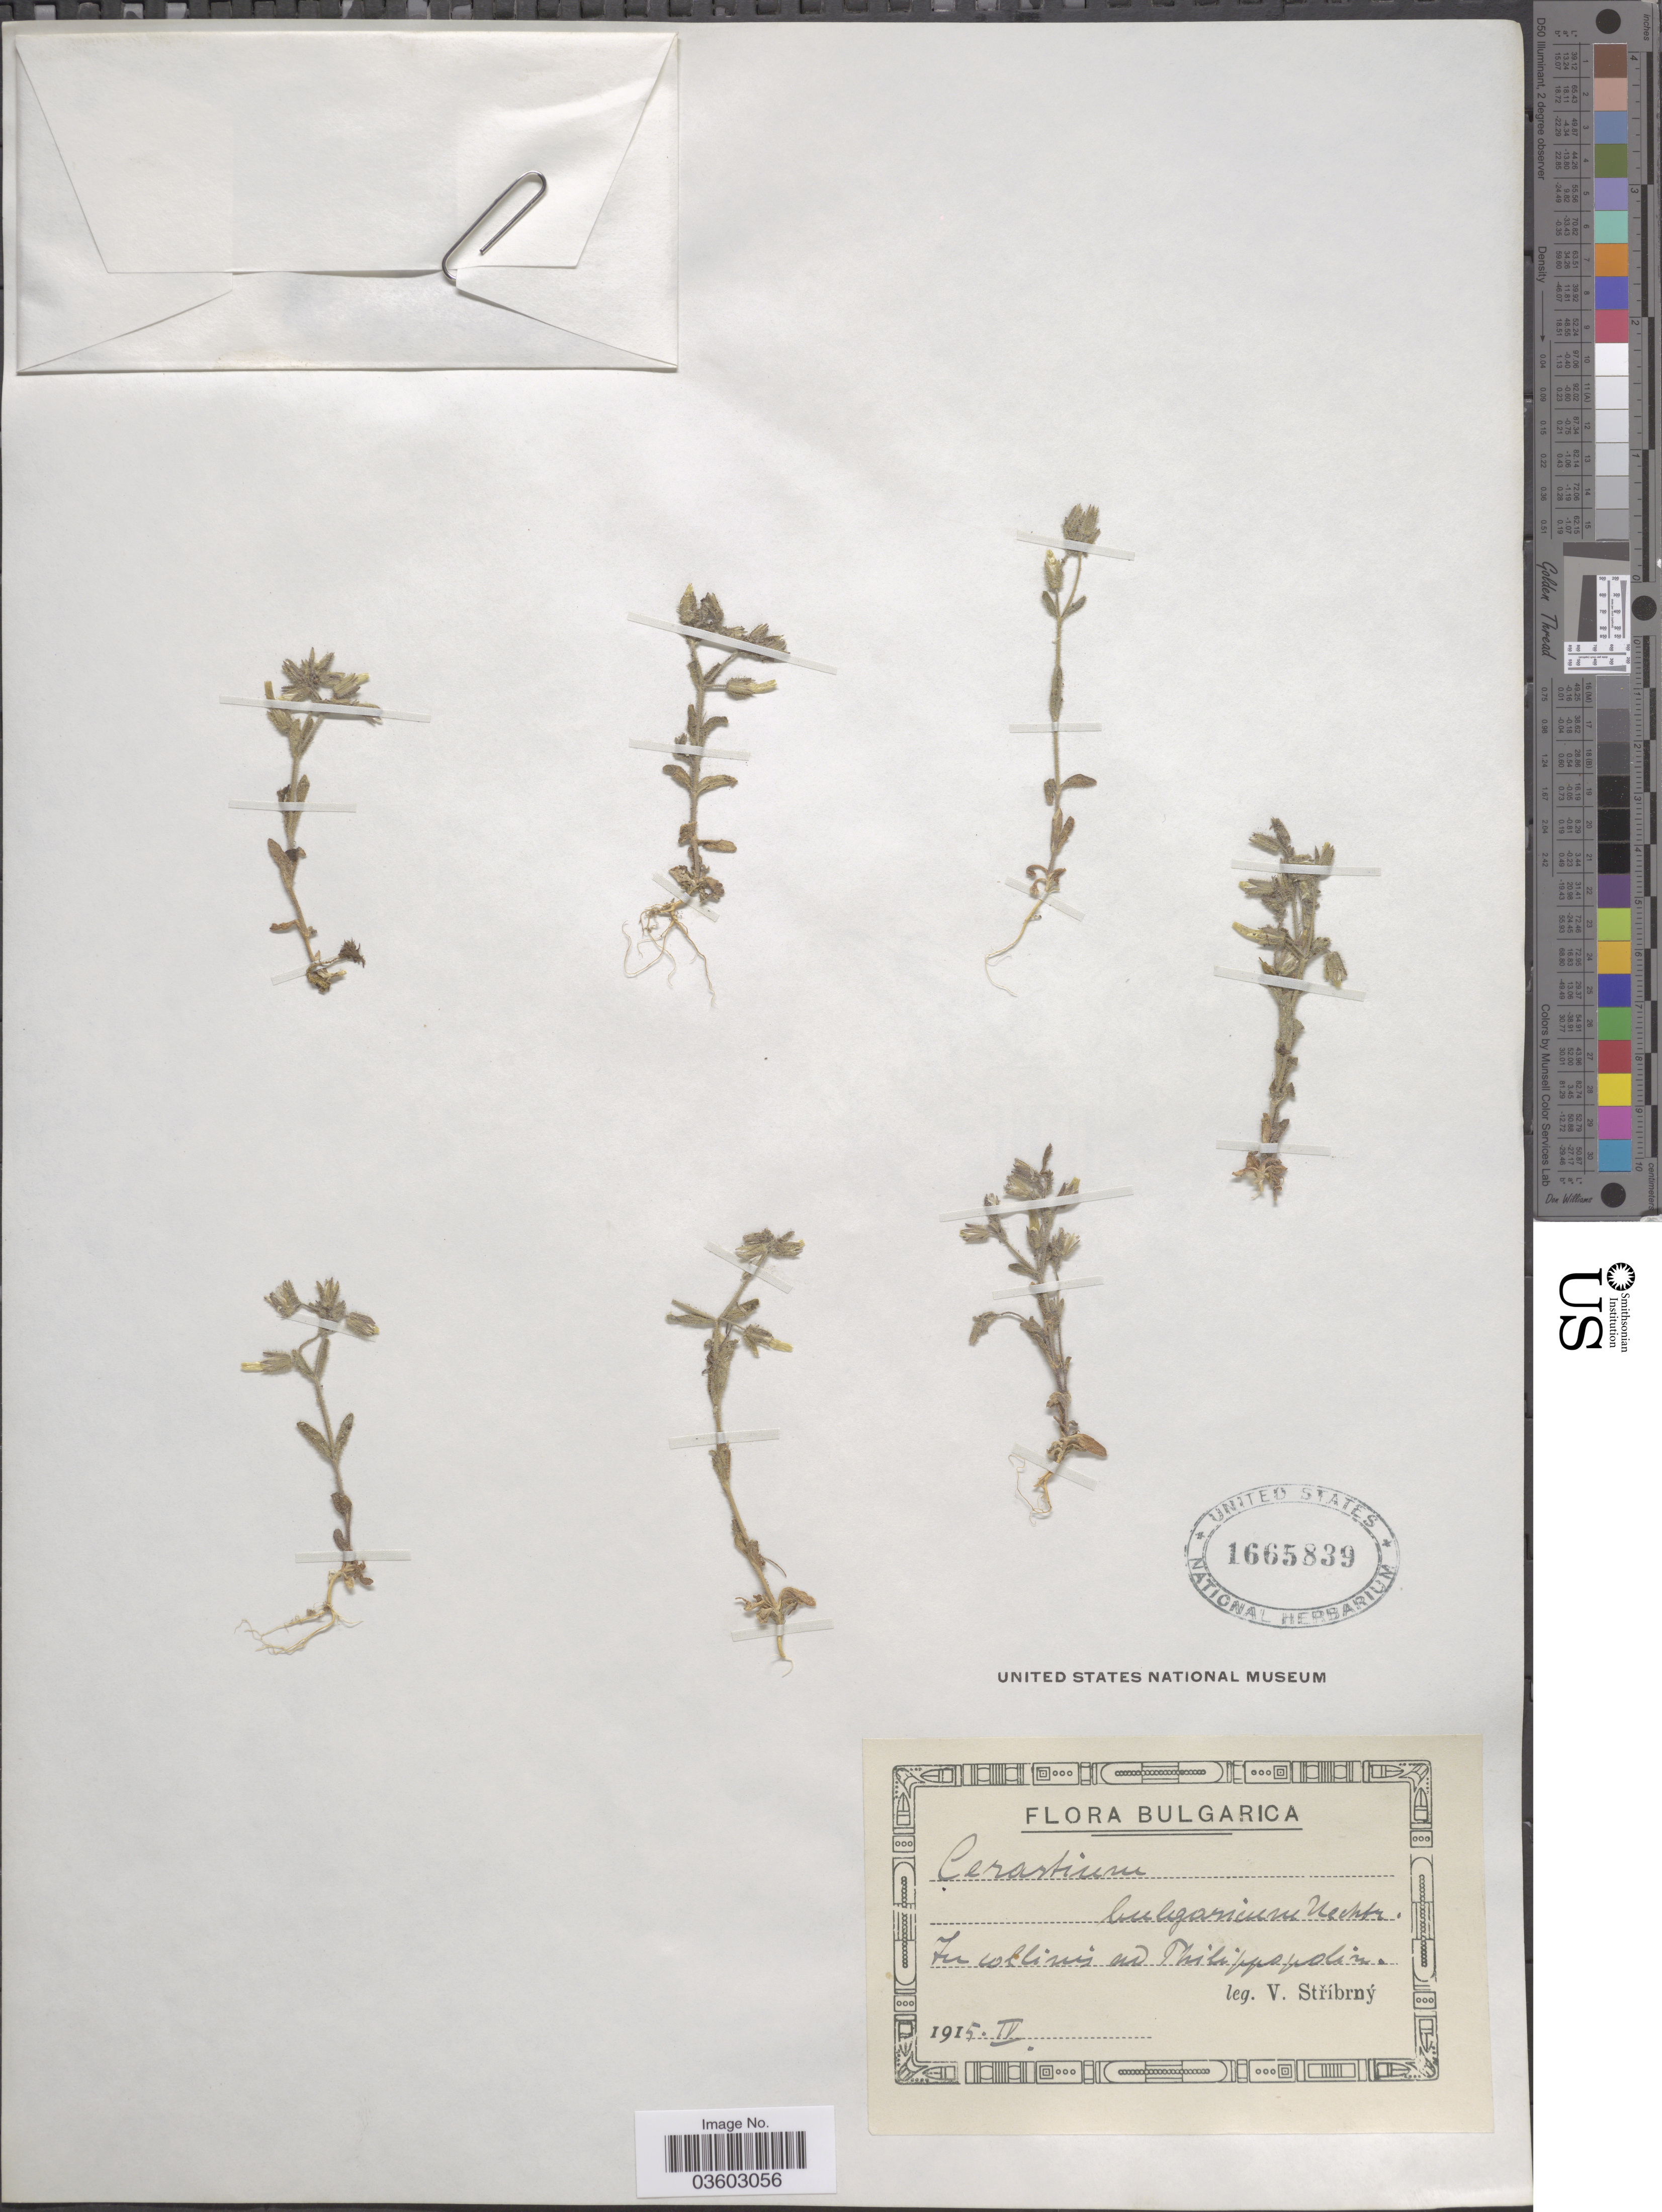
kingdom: Plantae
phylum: Tracheophyta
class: Magnoliopsida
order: Caryophyllales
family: Caryophyllaceae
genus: Cerastium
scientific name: Cerastium bulgaricum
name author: Uechtr.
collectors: V. Stribrny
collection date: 1915-04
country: Bulgaria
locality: In collinis ad Philippopolim.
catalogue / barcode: US 1665839